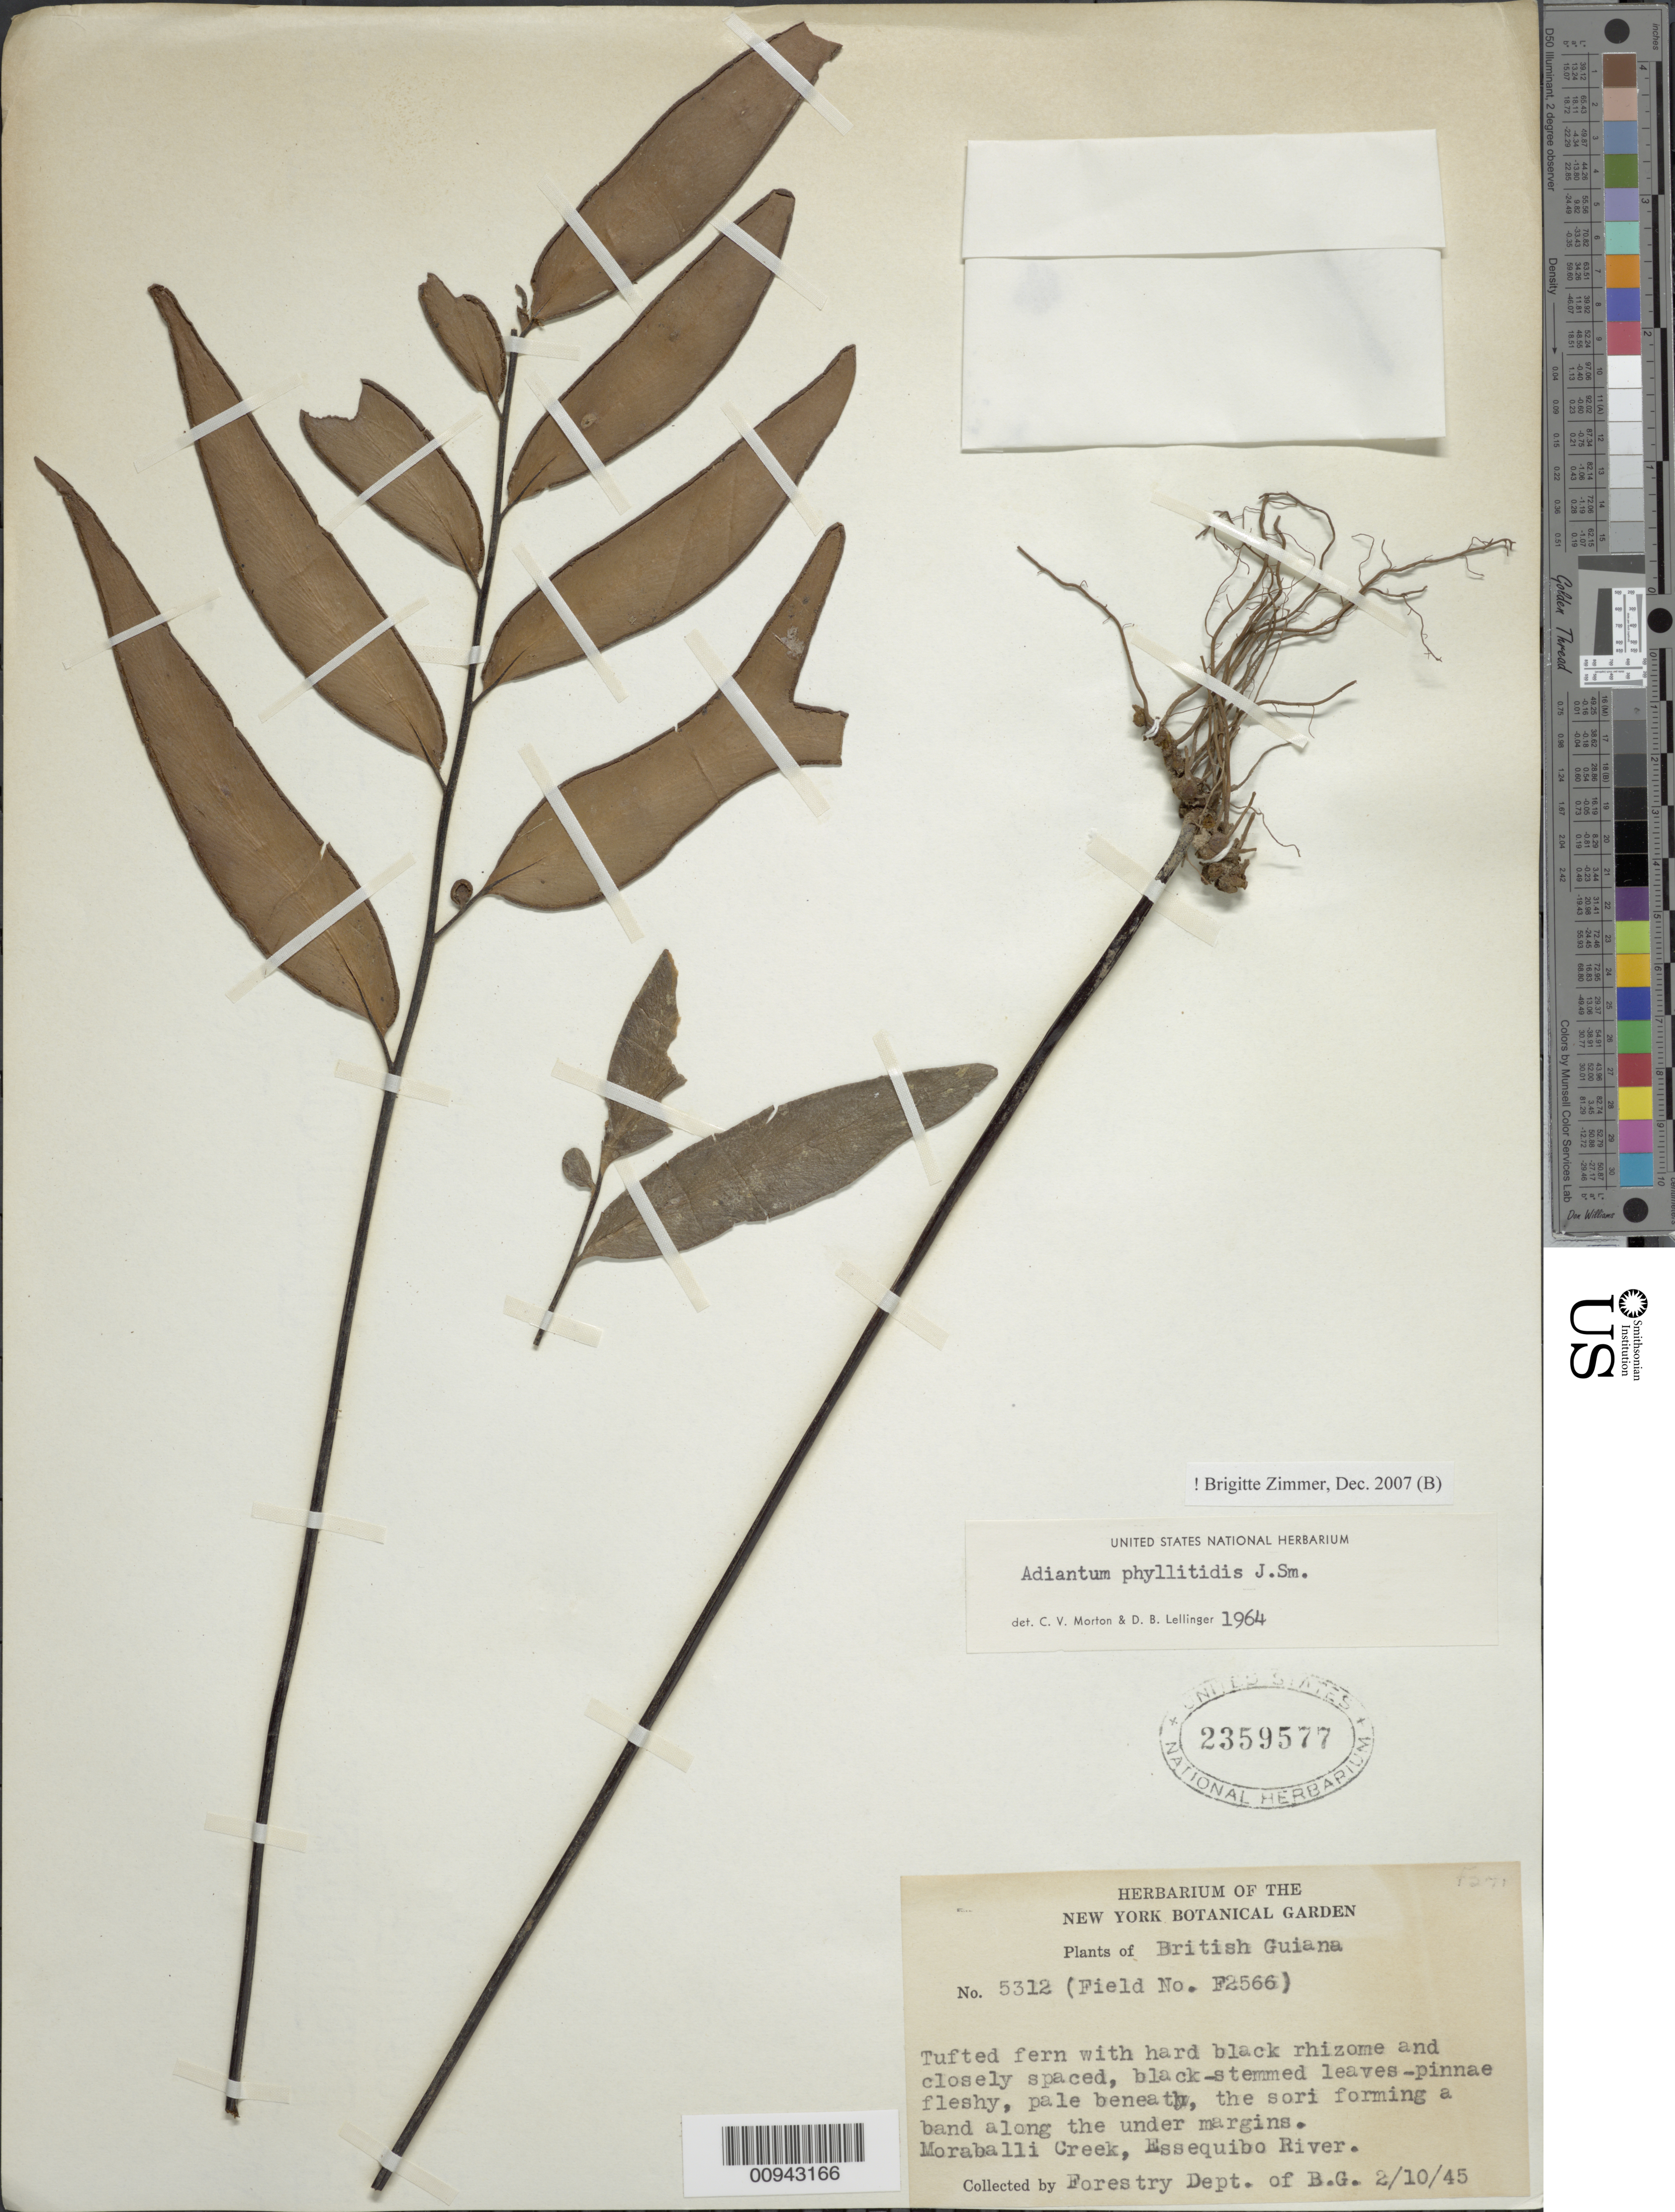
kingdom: Plantae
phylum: Tracheophyta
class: Polypodiopsida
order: Polypodiales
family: Pteridaceae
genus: Adiantum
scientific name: Adiantum phyllitidis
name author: J. Sm.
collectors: Forest Dept. B. G. & British Guiana Forestry Dept.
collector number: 5312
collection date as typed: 2-Nov-45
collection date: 1945-11-02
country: Guyana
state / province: U. Demerara-Berbice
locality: Moraballi Creek, Essequibo River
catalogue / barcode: US 2359577